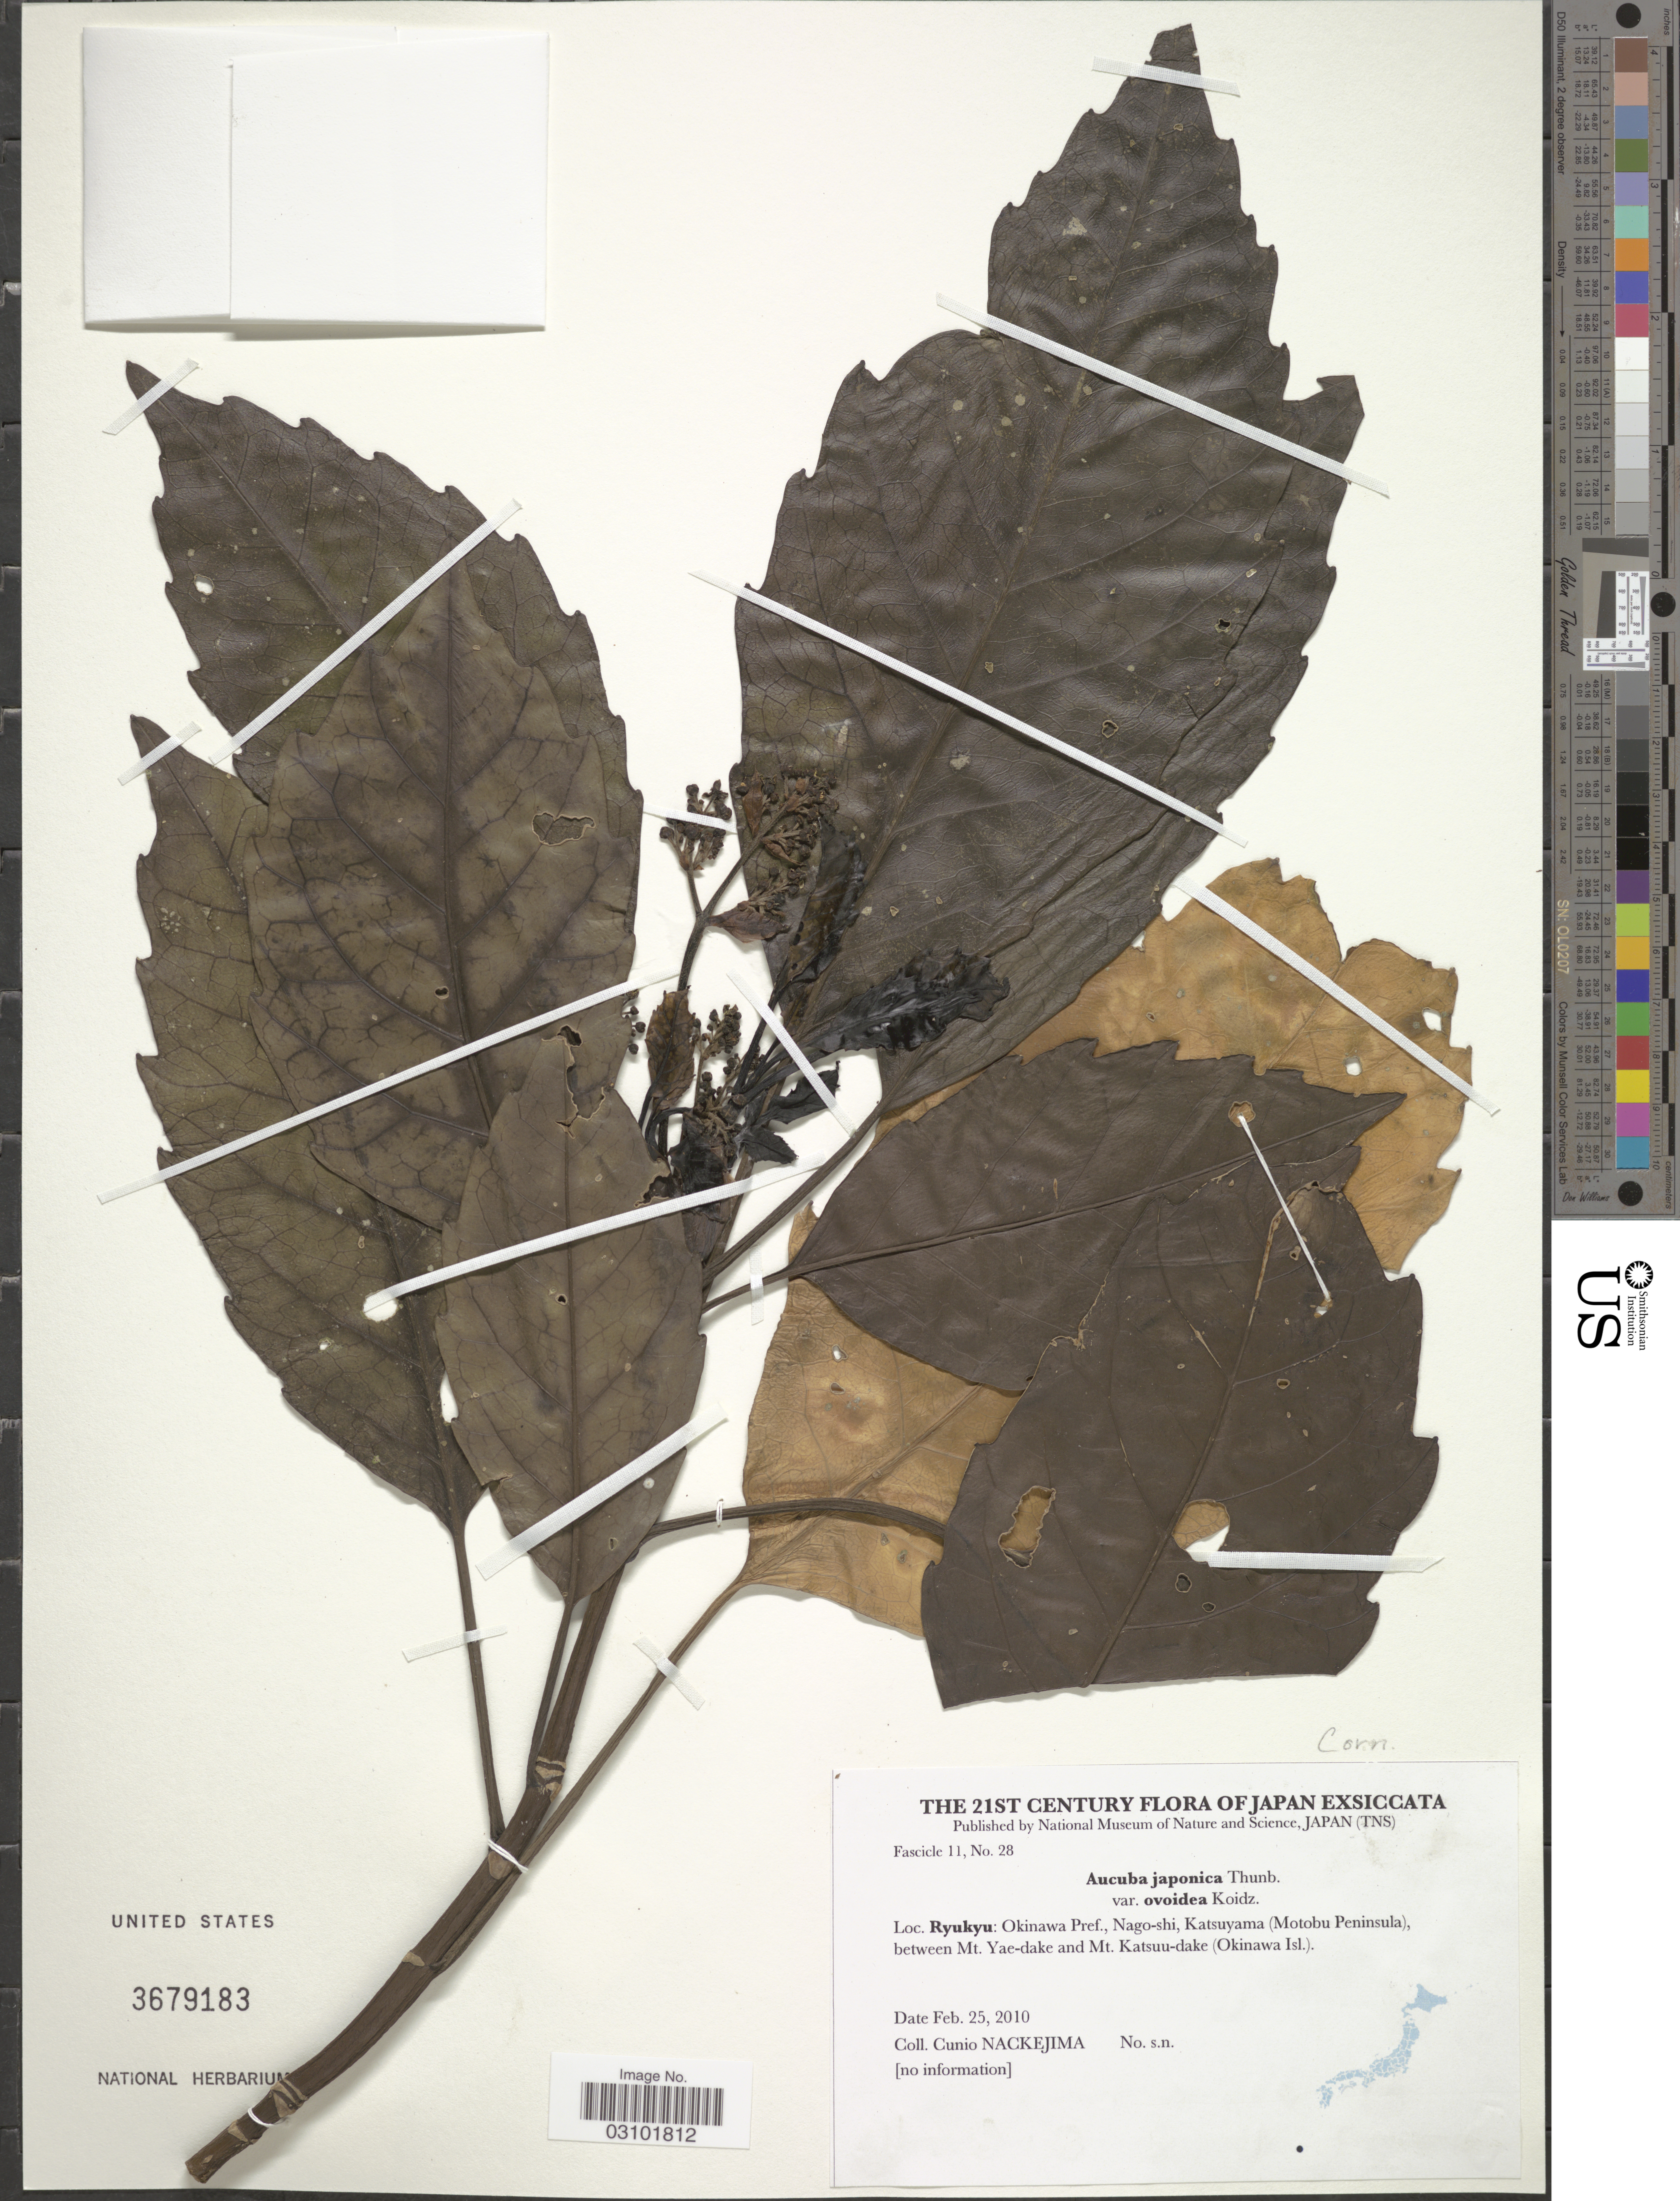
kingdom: Plantae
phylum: Tracheophyta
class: Magnoliopsida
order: Garryales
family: Garryaceae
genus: Aucuba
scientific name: Aucuba japonica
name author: Thunb.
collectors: C. Nackejima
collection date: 2010-02-25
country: Japan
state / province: Okinawa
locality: Ryukyu: Okinawa Pref., Nago-shi, Katsuyama (Motobu Peninsula), between Mt. Yae-dake and Mt. Katsuu-dake (Okinawa Isl.).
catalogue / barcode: US 3679183